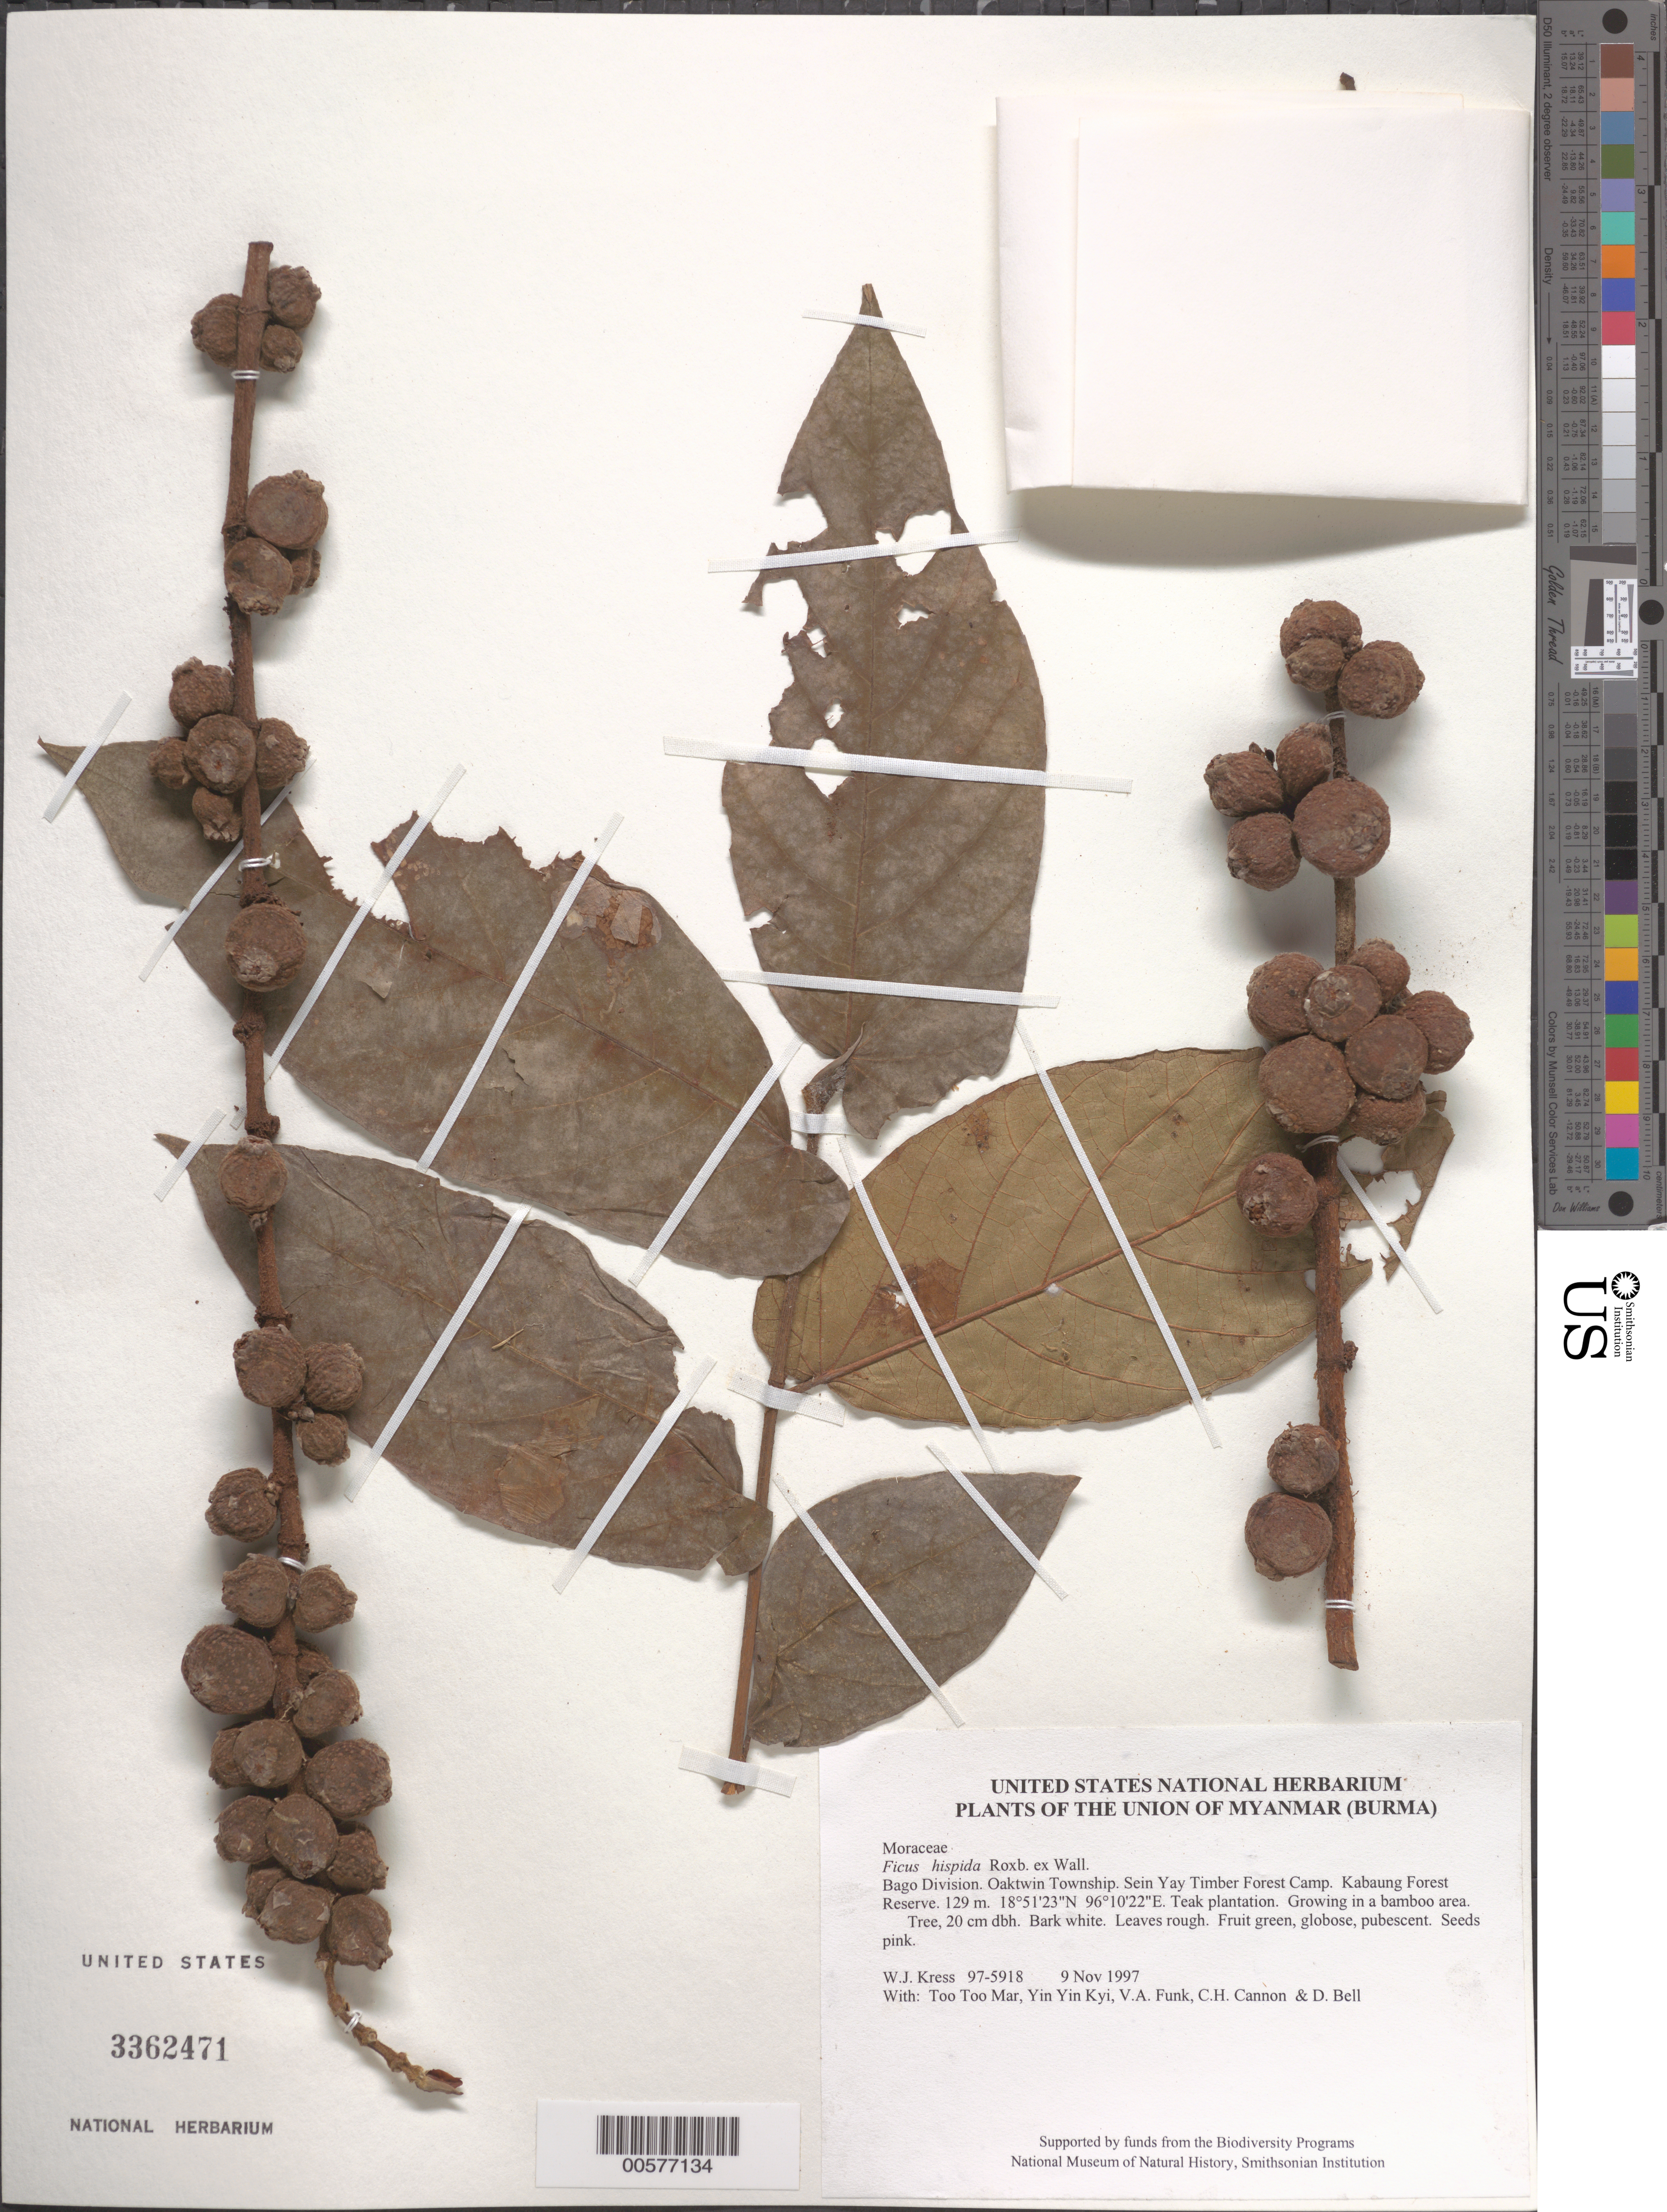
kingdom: Plantae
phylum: Tracheophyta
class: Magnoliopsida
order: Rosales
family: Moraceae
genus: Ficus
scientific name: Ficus hispida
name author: L. f.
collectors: W. J. Kress, Too Too Mar, Yin Yin Kyi, V. Funk, C. H. Cannon & D. A. Bell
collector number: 97-5918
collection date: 1997-11-09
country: Myanmar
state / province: Bago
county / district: Oaktwin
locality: Sein Yay Timber Forest Camp. Kabaung Forest Reserve.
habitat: Teak plantation. Growing in a bamboo area.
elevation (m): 129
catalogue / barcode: US 3362471